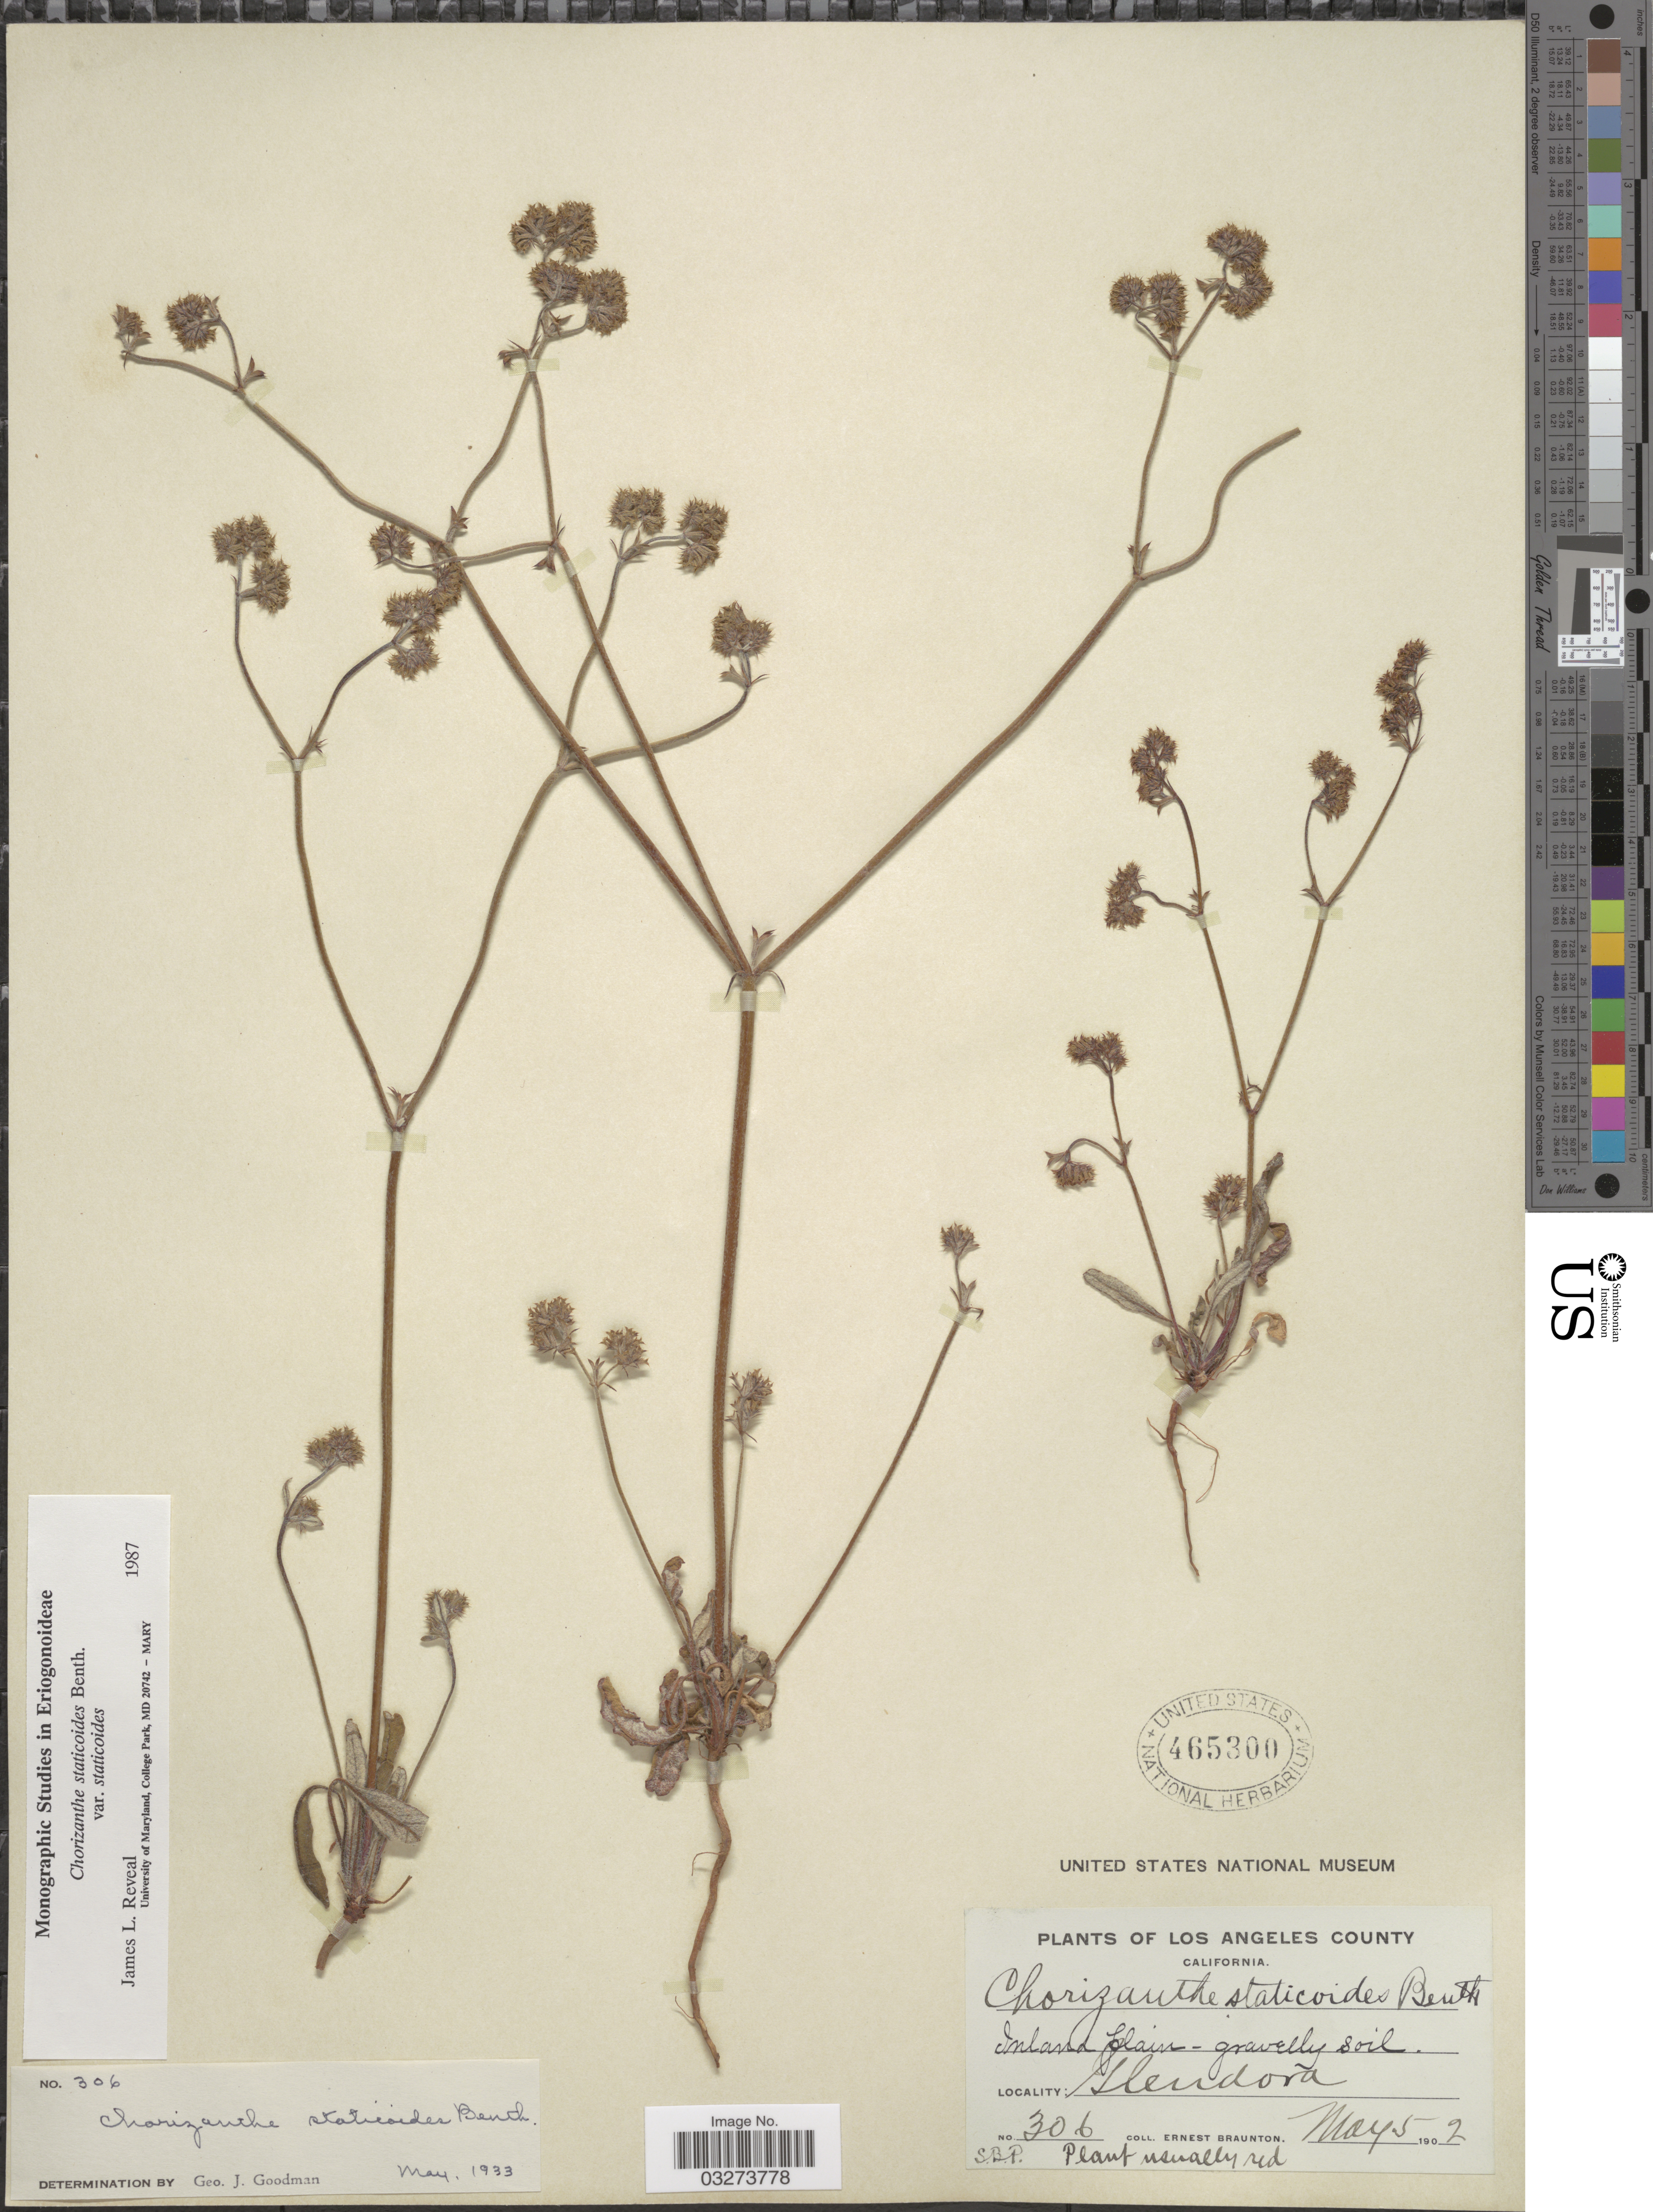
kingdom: Plantae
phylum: Tracheophyta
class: Magnoliopsida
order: Caryophyllales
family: Polygonaceae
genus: Chorizanthe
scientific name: Chorizanthe staticoides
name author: Benth.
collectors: E. Braunton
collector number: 306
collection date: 1902-05-05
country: United States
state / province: California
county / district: Los Angeles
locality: Los Angeles County, Glendora.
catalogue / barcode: US 465300